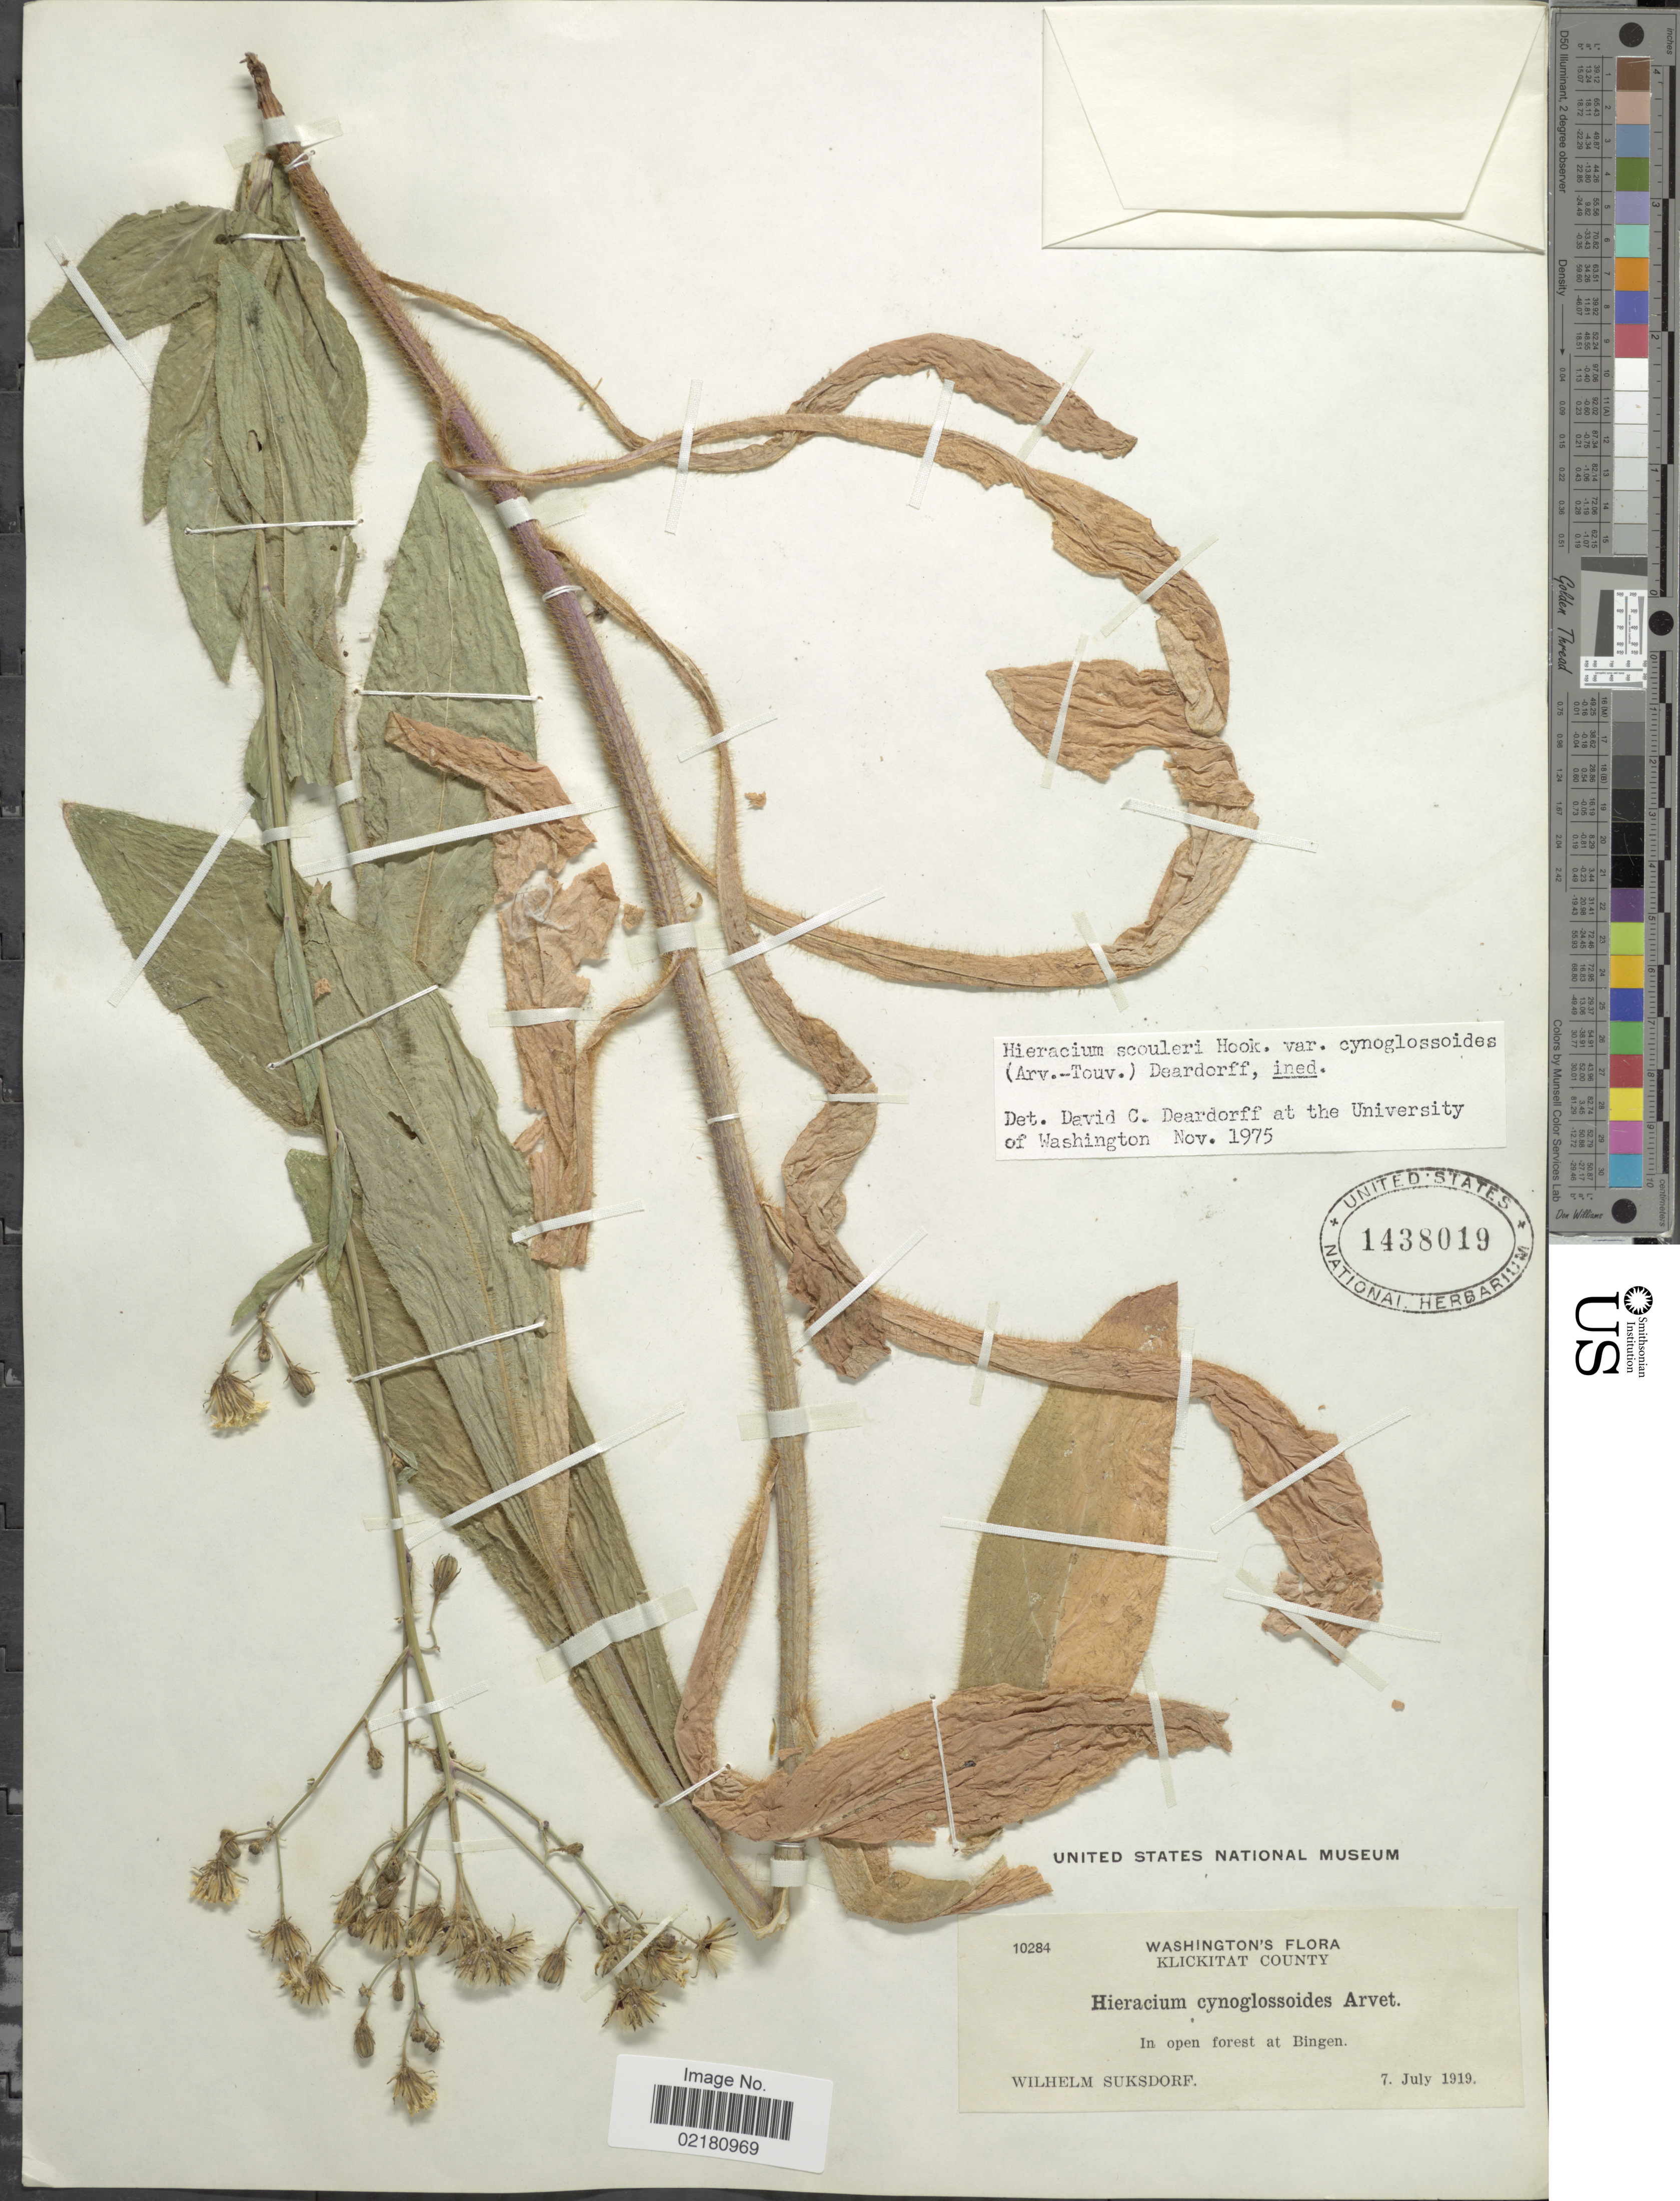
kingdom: Plantae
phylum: Tracheophyta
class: Magnoliopsida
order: Asterales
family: Asteraceae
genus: Hieracium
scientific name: Hieracium scouleri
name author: Hook.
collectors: W. N. Suksdorf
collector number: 10284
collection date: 1919-07-07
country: United States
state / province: Washington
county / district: Klickitat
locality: Klickitat County. In open forest at Bingen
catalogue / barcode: US 1438019